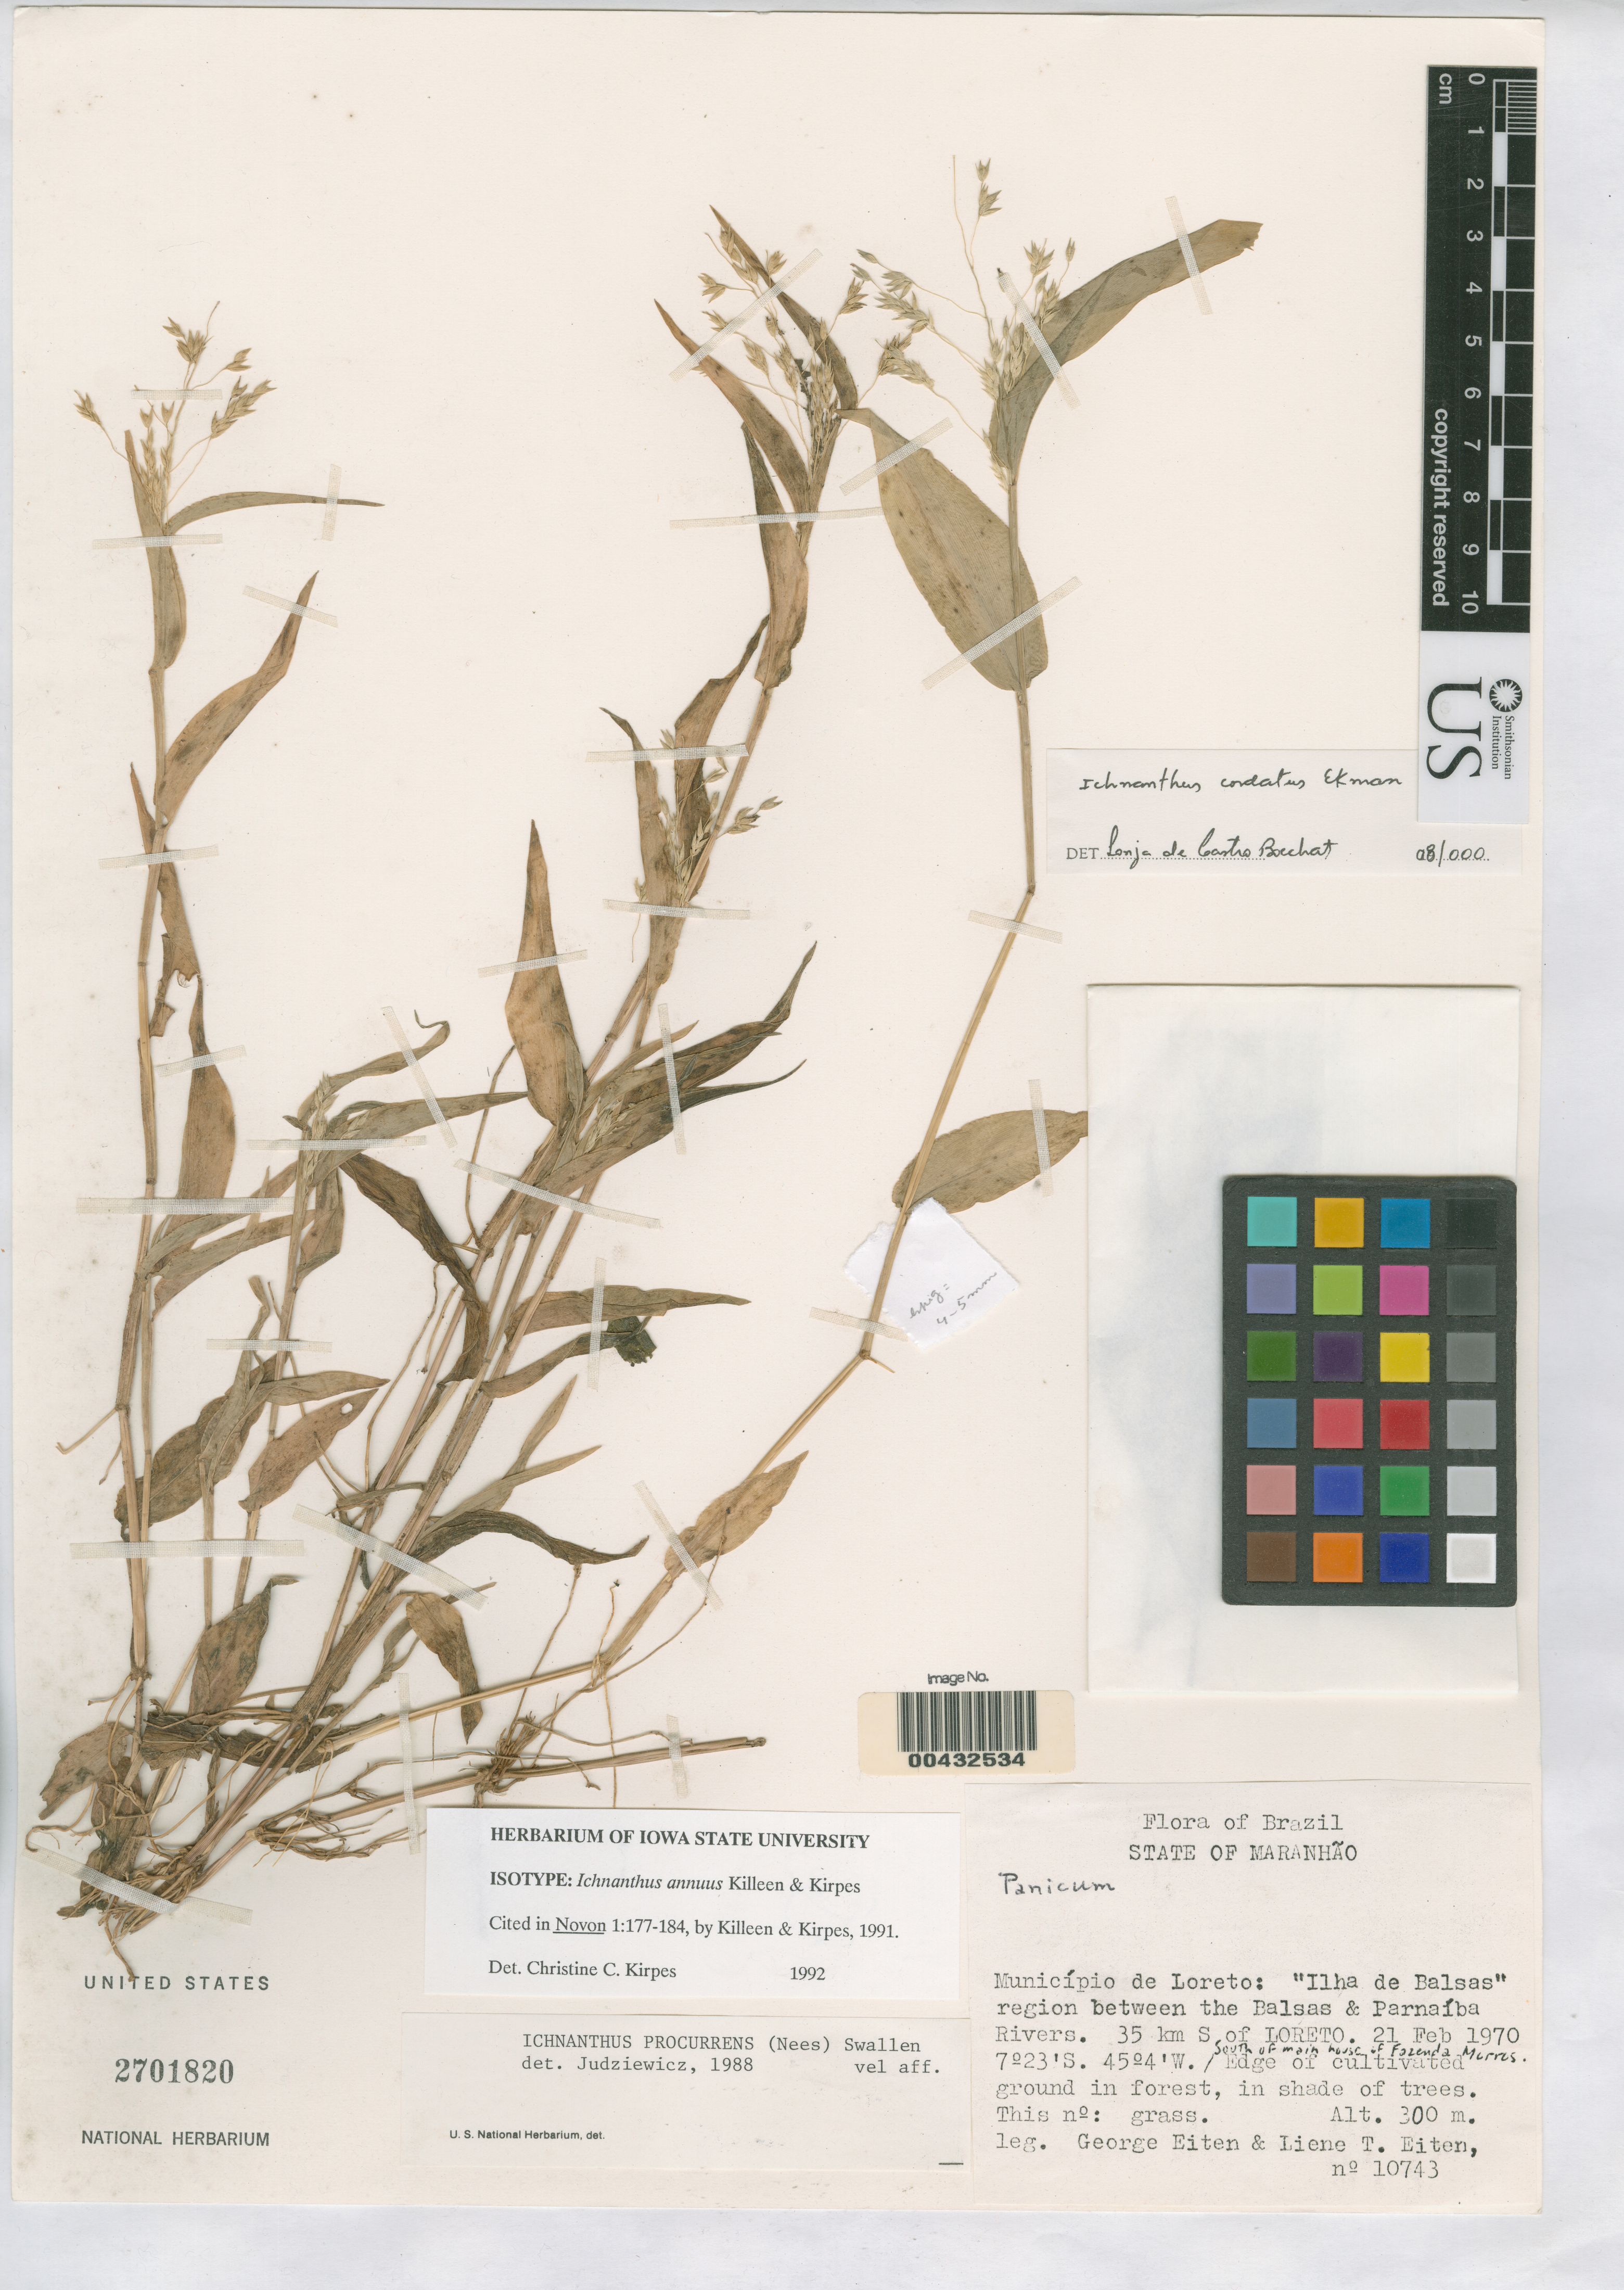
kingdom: Plantae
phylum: Tracheophyta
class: Liliopsida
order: Poales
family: Poaceae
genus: Ichnanthus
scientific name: Ichnanthus annuus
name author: Killeen & Kirpes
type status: Isotype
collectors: G. Eiten & L. T. Eiten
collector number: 10743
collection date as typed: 21 Feb 1970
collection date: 1970-02-21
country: Brazil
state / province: Maranhão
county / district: Lorêto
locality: "Ilha de Balsas" region between Balsas & Parnaiba rivers, 35 km S of Loreto.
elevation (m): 300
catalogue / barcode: US 2701820